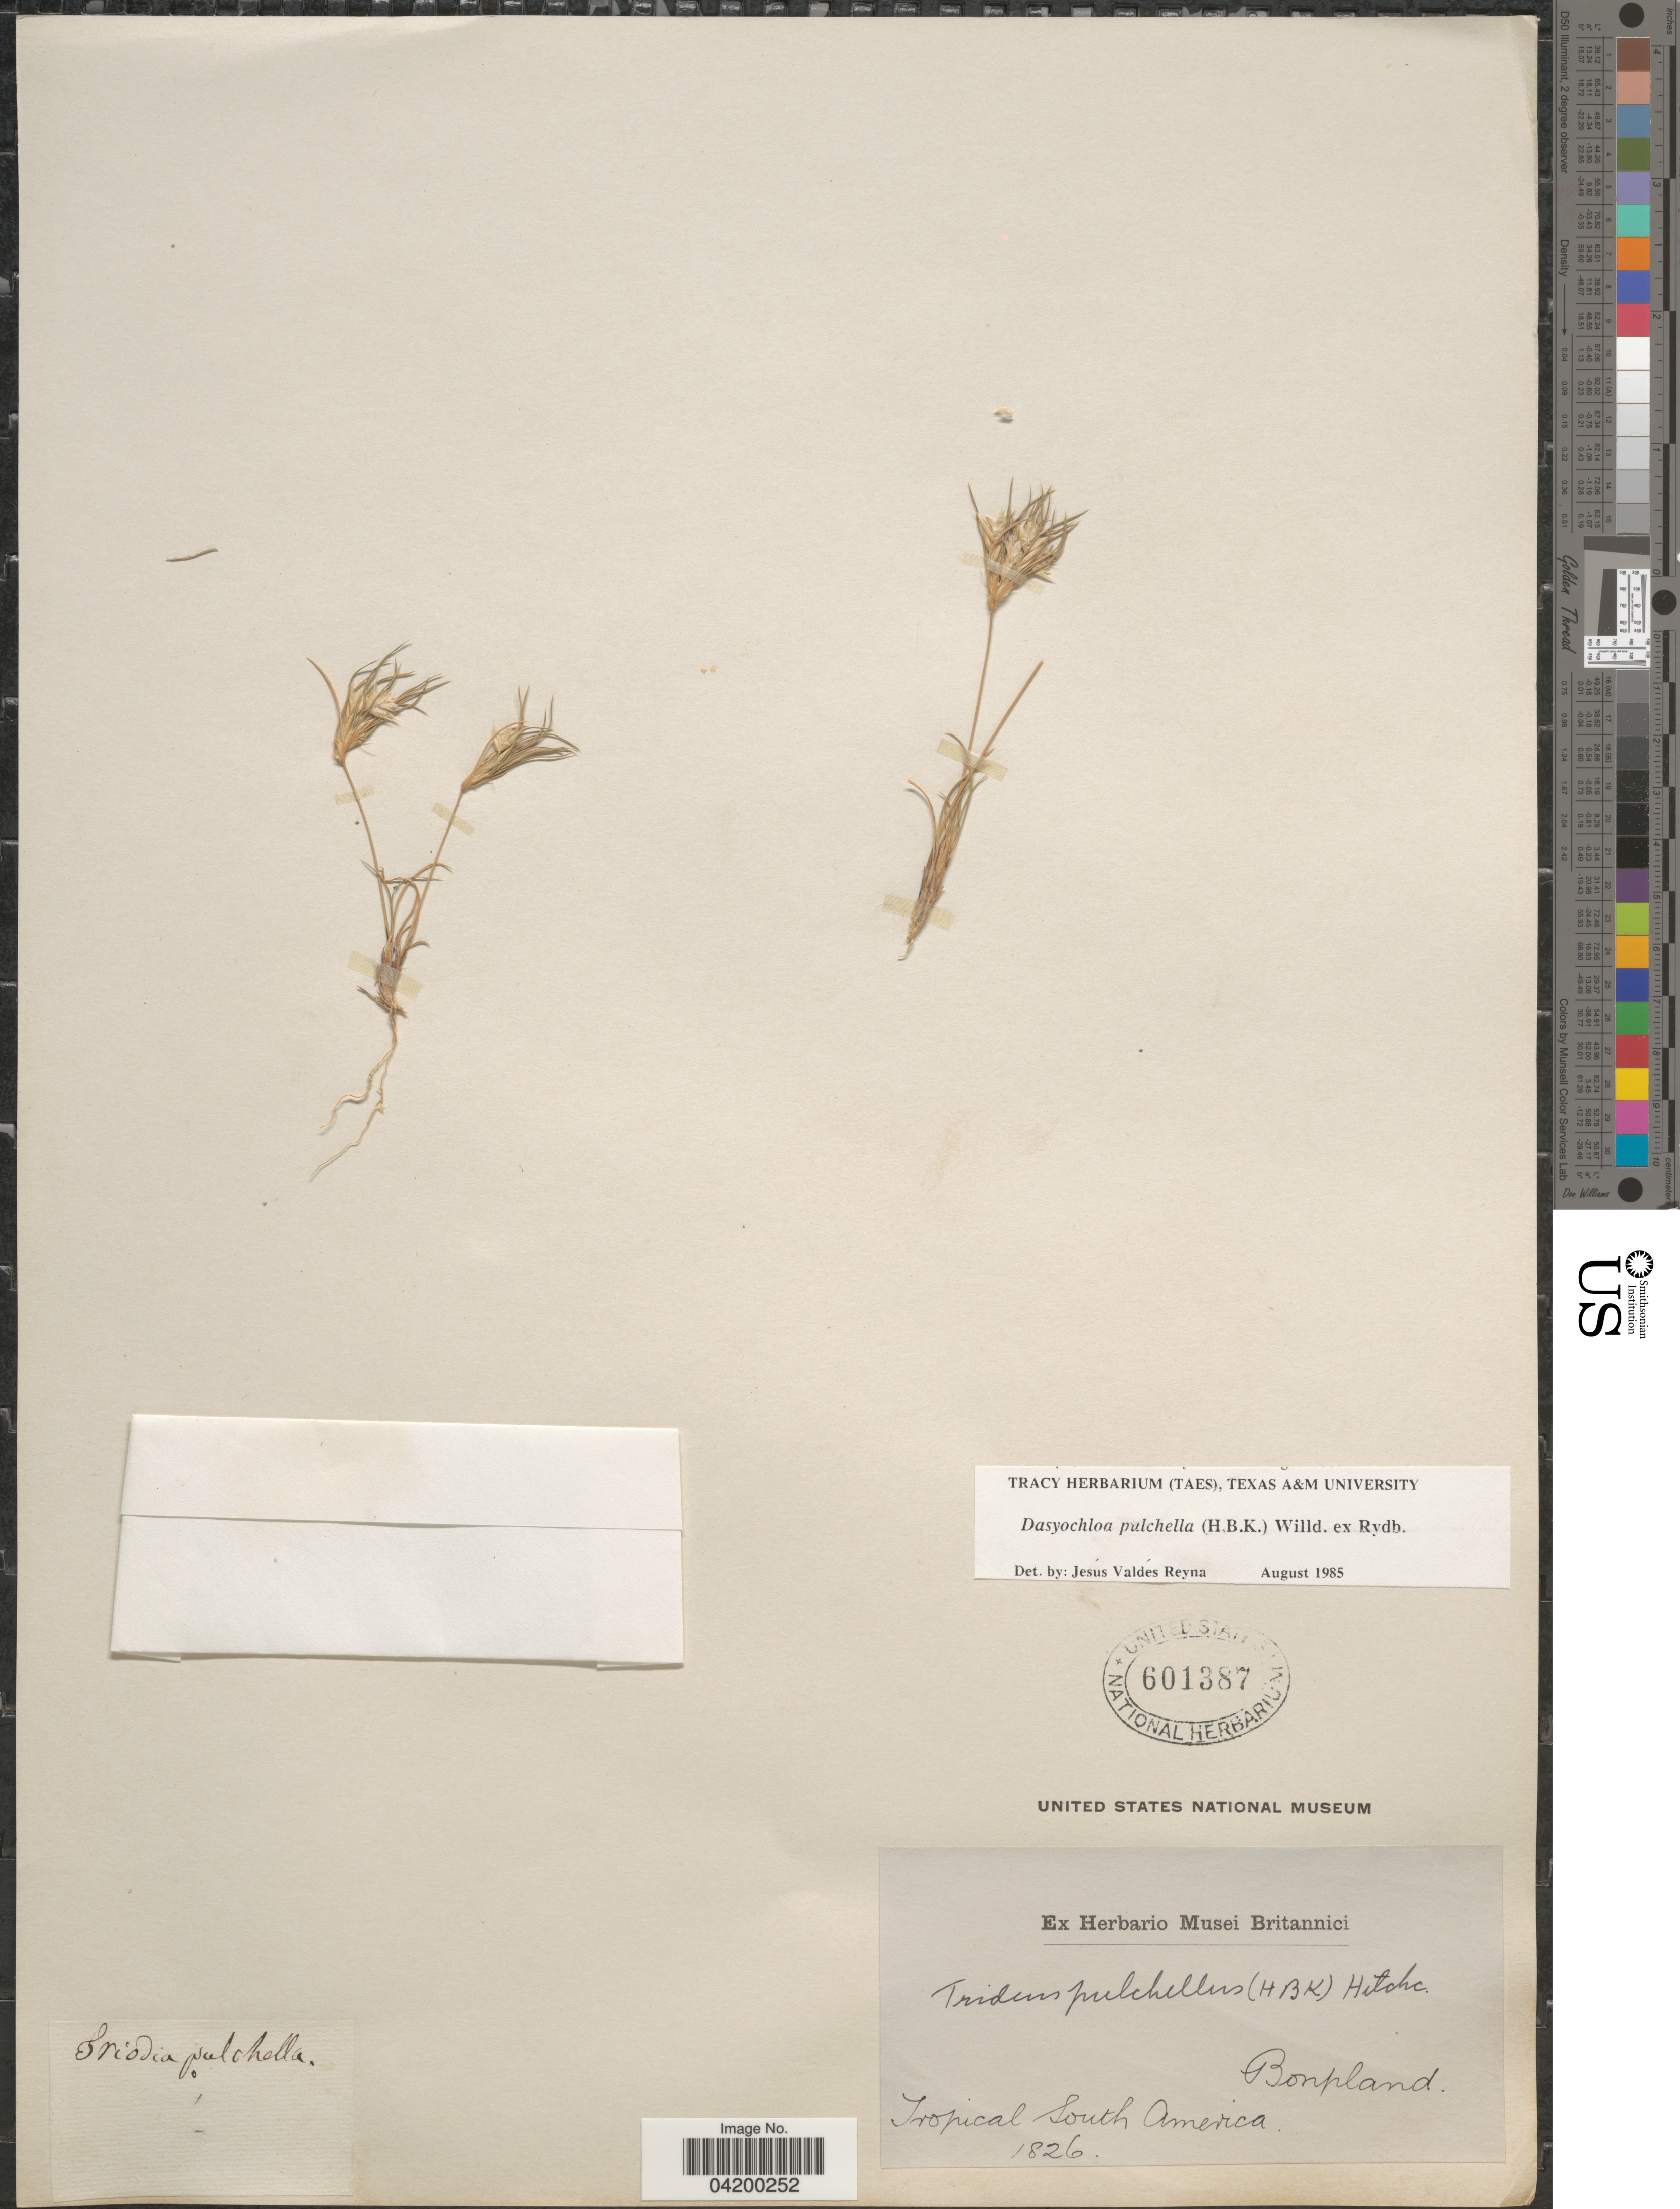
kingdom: Plantae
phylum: Tracheophyta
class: Liliopsida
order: Poales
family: Poaceae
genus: Dasyochloa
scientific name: Dasyochloa pulchella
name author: (Kunth) Willd. ex Rydb.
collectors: Bonpland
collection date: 1826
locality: Tropical South America.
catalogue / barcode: US 601387